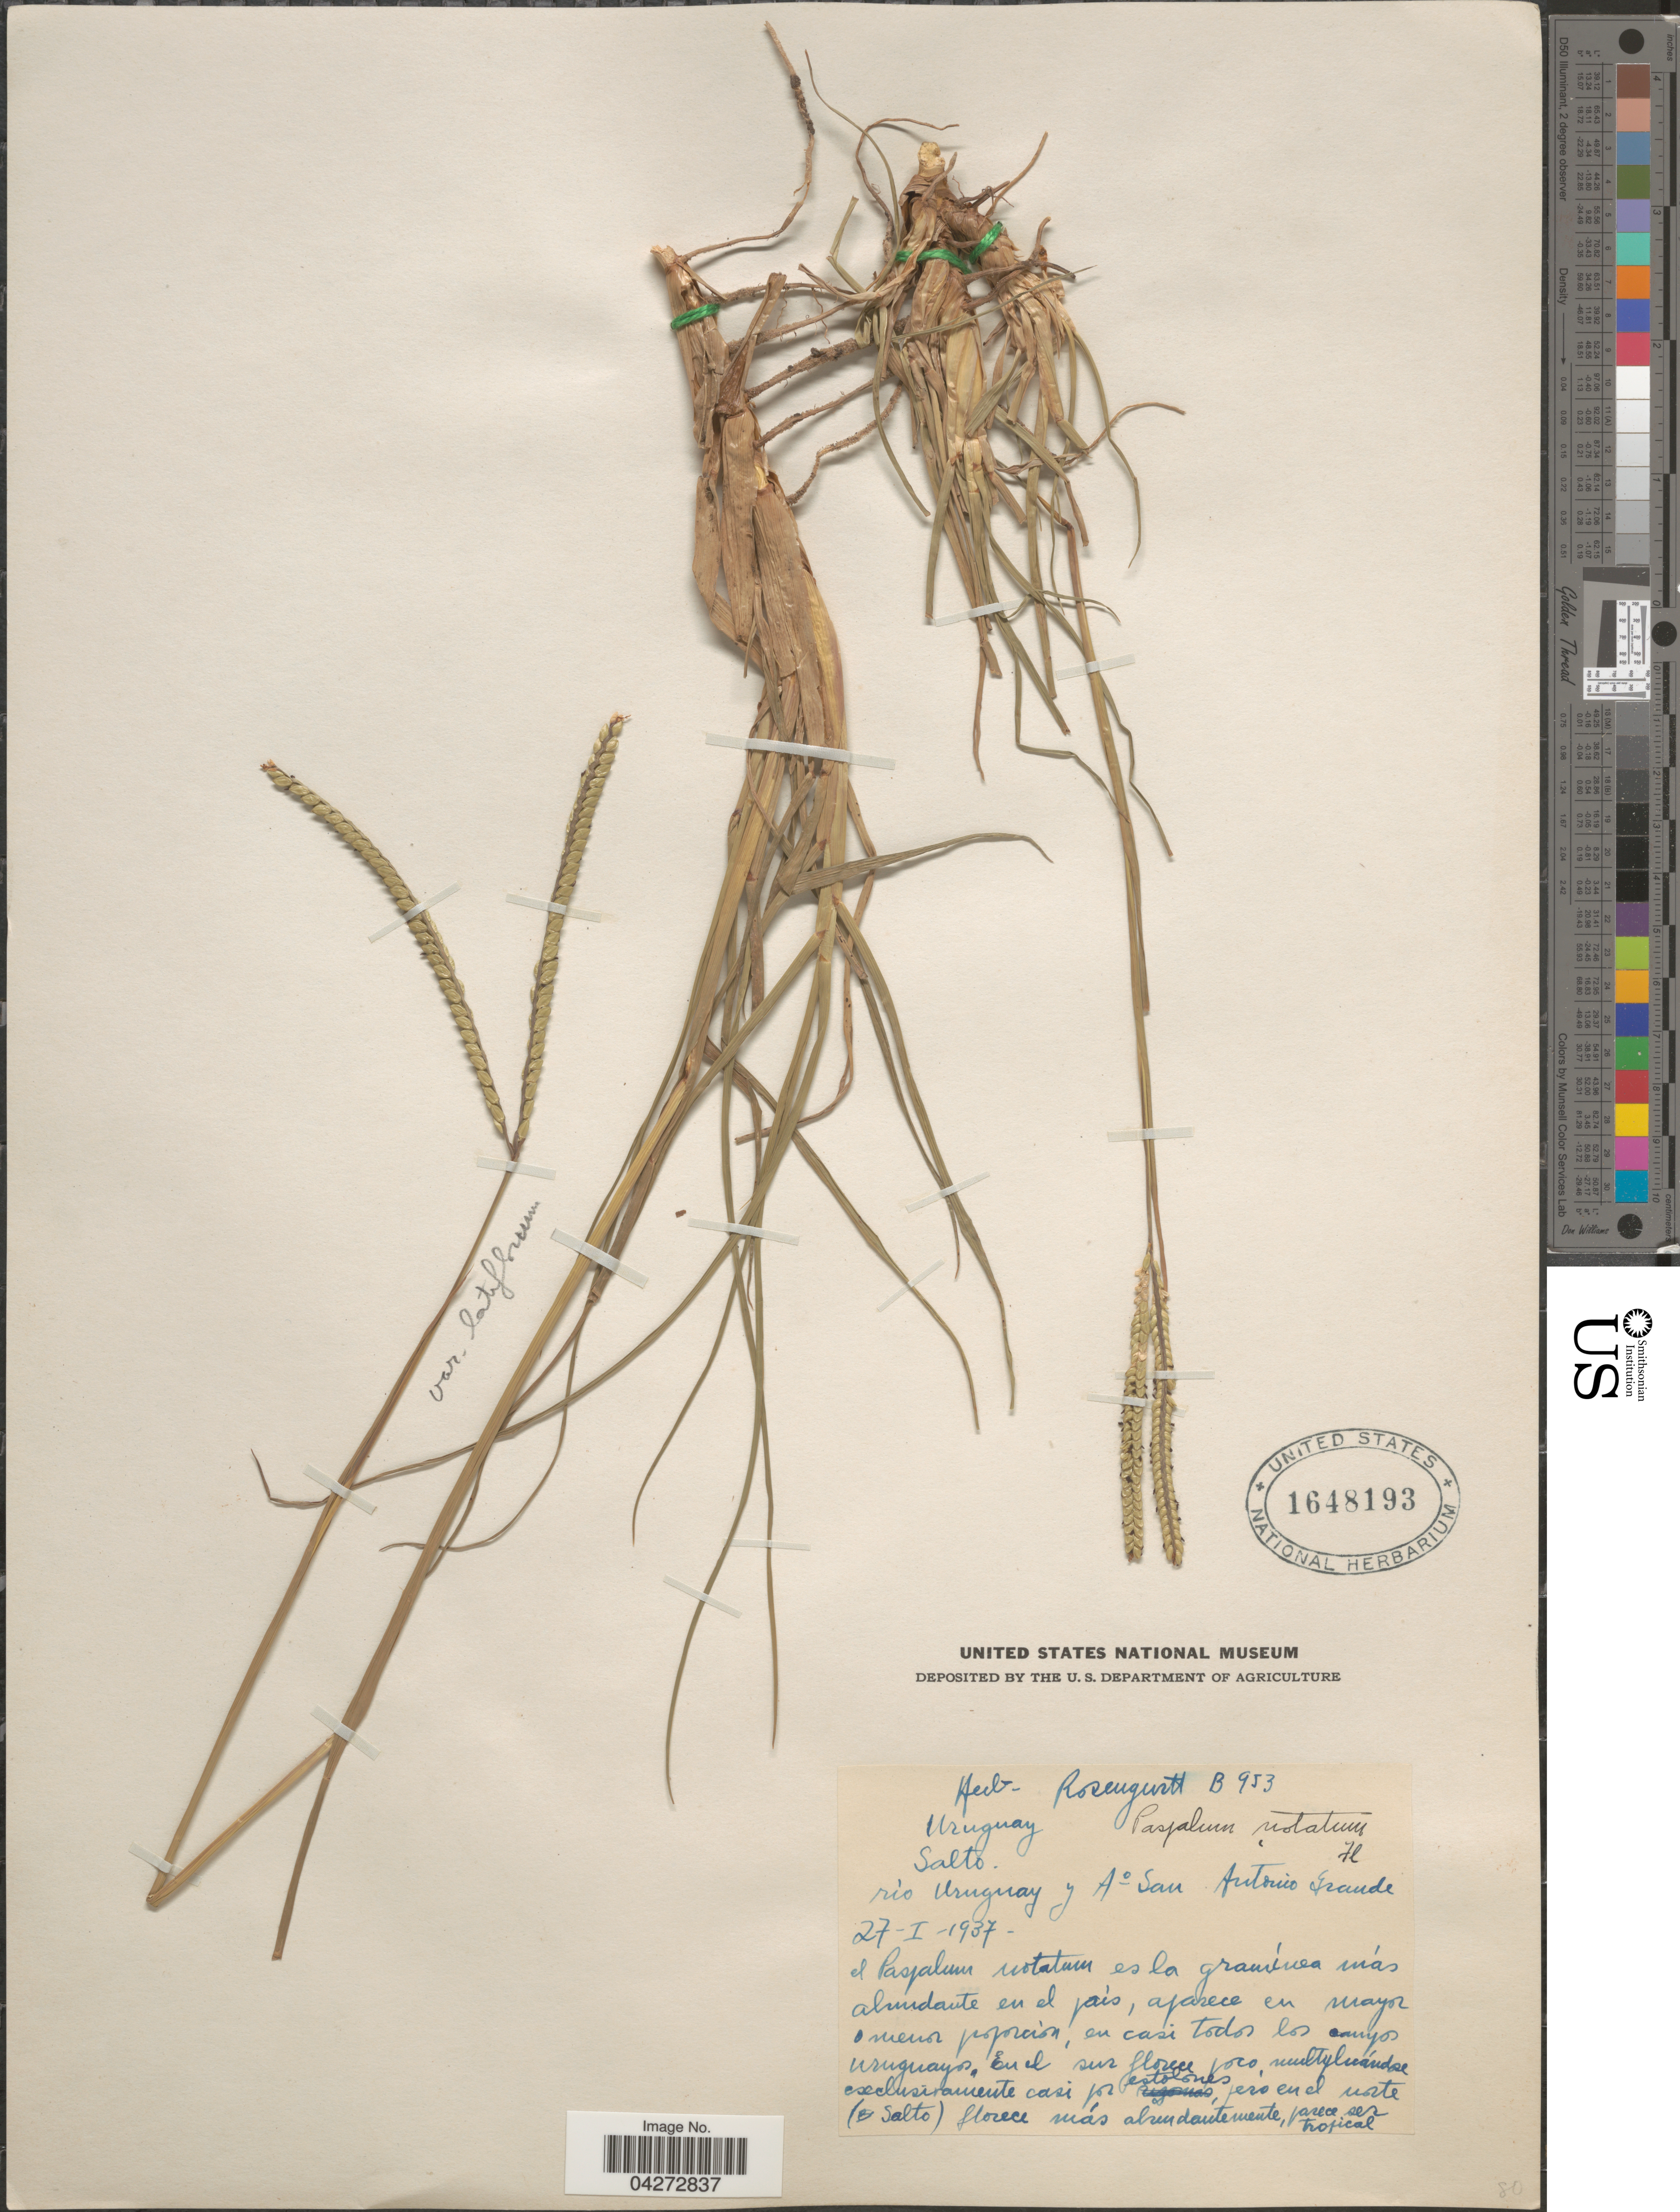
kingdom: Plantae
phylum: Tracheophyta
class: Liliopsida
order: Poales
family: Poaceae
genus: Paspalum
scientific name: Paspalum notatum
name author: Flüggé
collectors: ex herb. Rosengurtt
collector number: B953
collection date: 1937-01-27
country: Uruguay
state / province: Salto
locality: Salto. Río Uruguay y A° San Antonio Grande.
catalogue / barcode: US 1648193